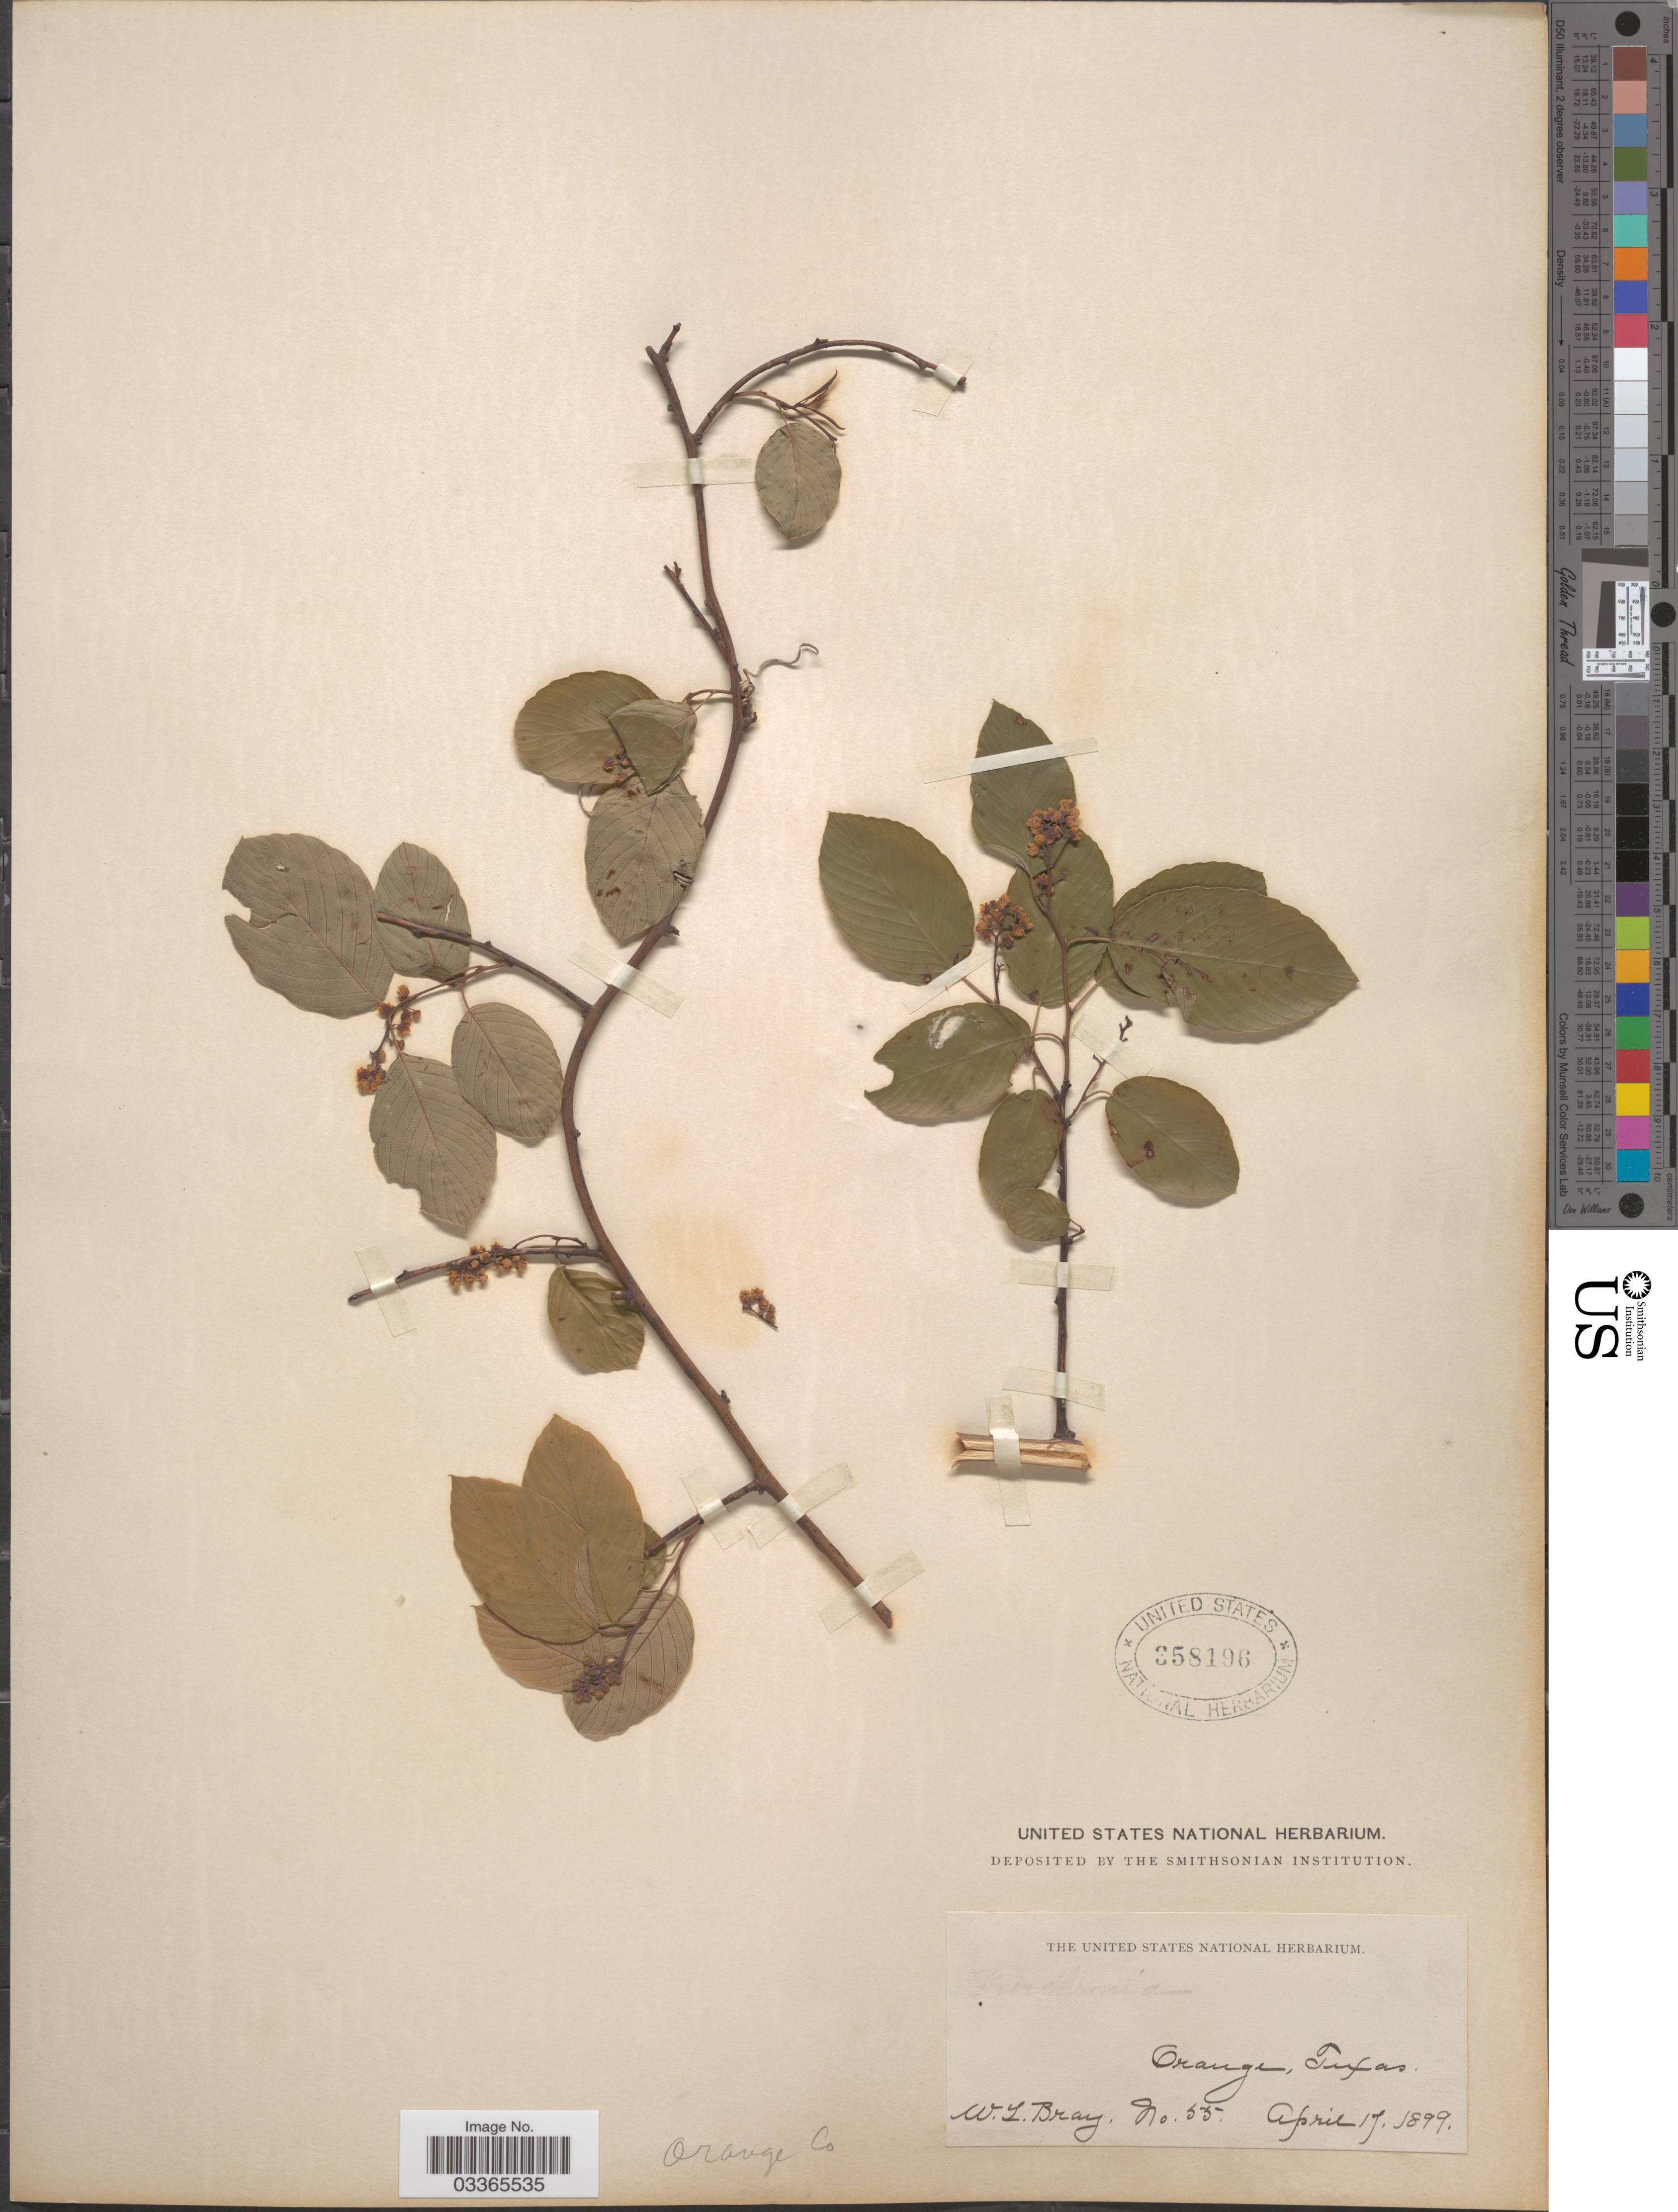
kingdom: Plantae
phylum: Tracheophyta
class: Magnoliopsida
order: Rosales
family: Rhamnaceae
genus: Berchemia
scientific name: Berchemia scandens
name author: (Hill) K. Koch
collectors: W. L. Bray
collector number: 55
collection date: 1899-04-17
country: United States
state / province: Texas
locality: Orange Co.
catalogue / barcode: US 358196